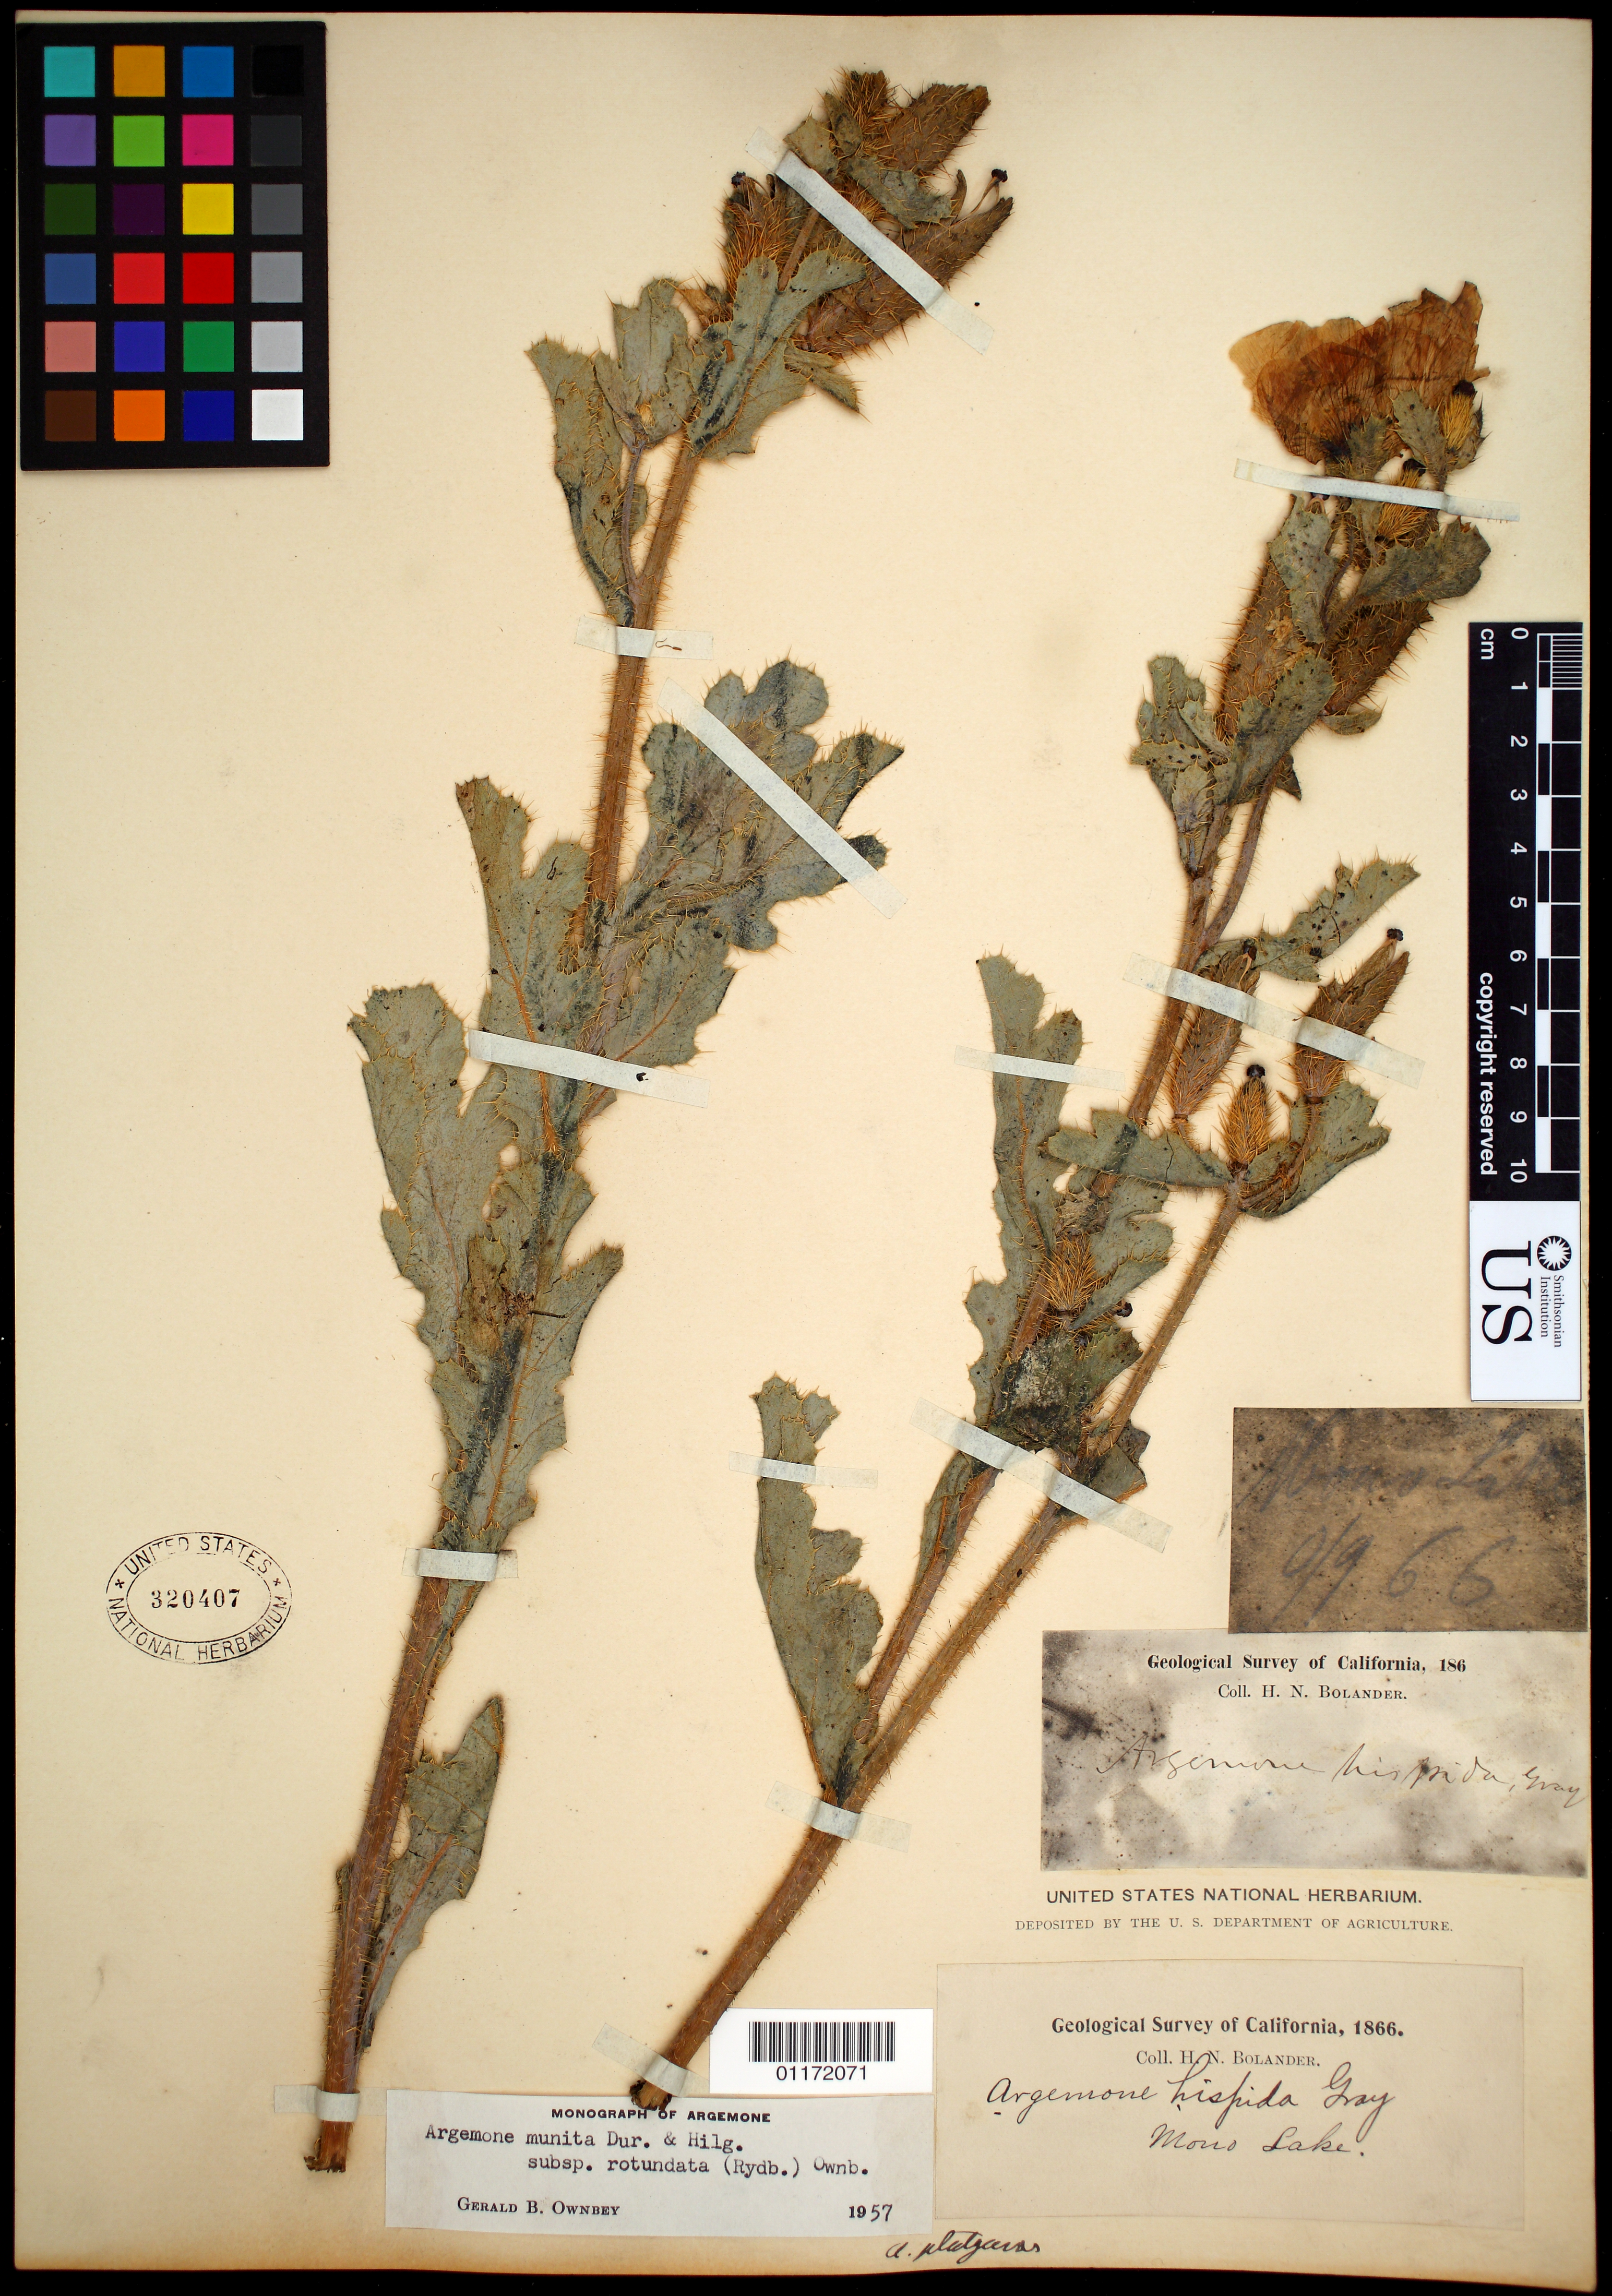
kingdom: Plantae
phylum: Tracheophyta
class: Magnoliopsida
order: Ranunculales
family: Papaveraceae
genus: Argemone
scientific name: Argemone munita subsp. rotundata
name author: (Rydb.) G.B. Ownbey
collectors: H. Bolander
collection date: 1866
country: United States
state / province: California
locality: Mono Lake.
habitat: In meadow.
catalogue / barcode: US 320407